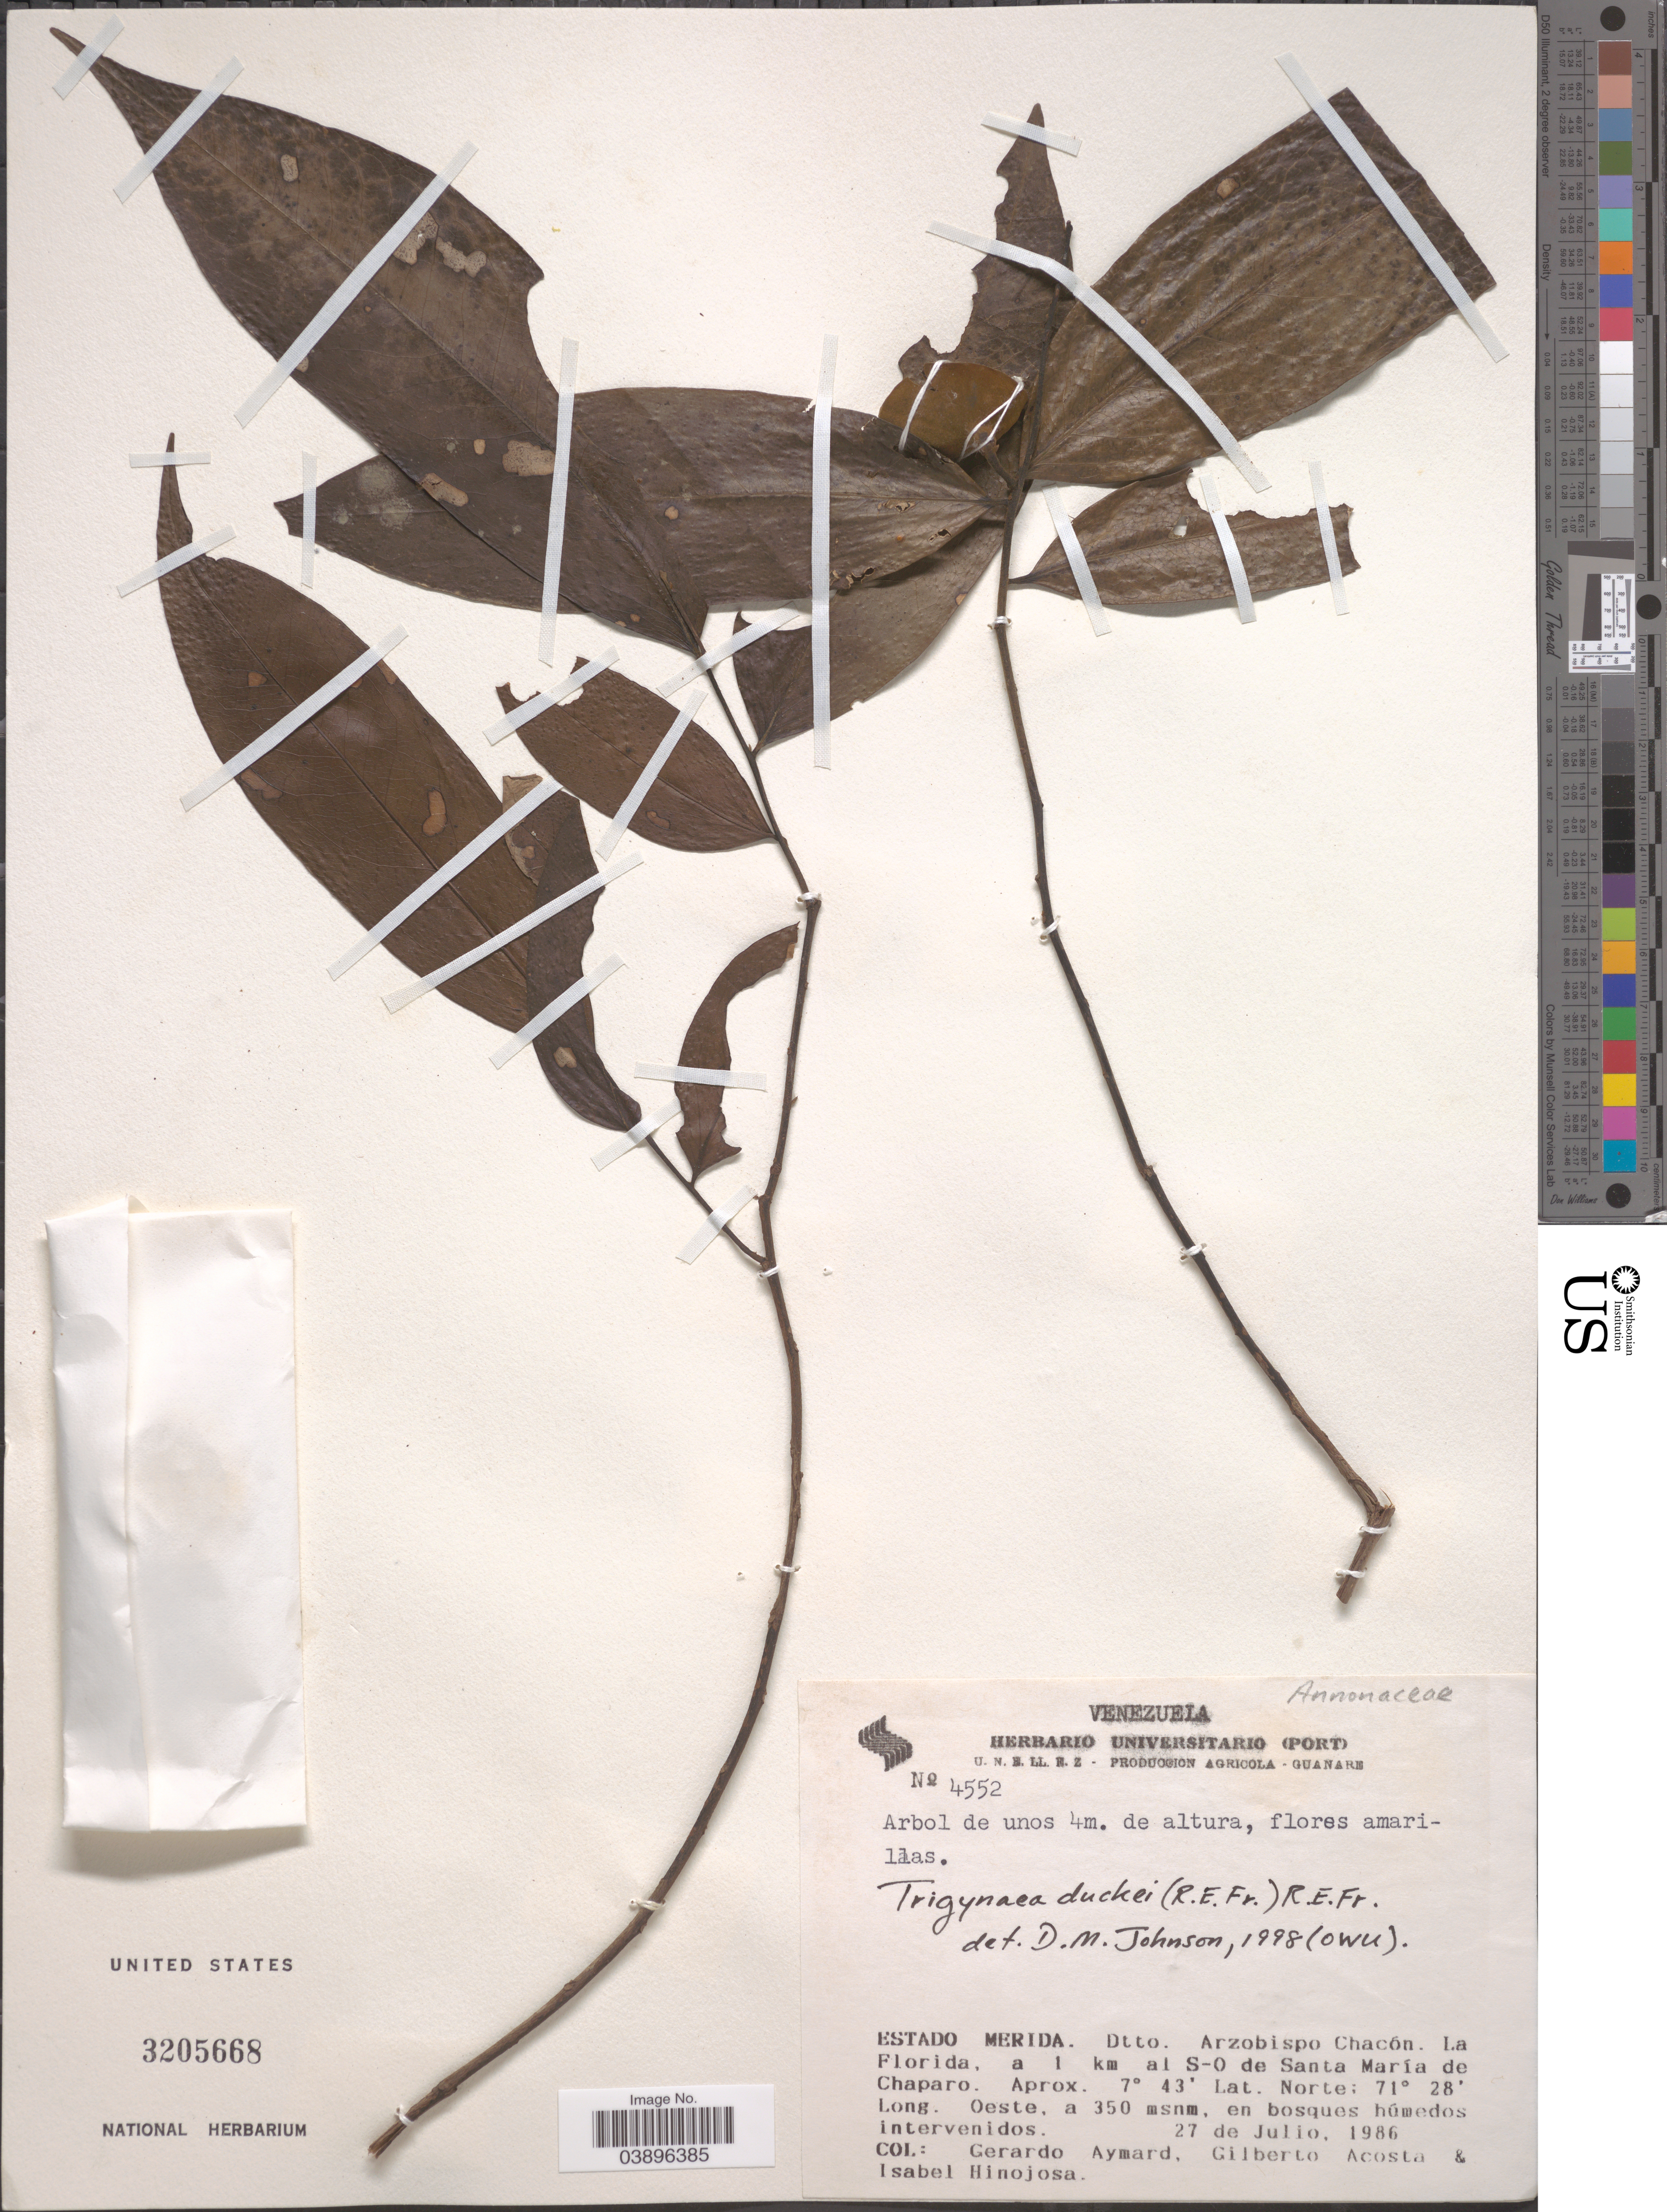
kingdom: Plantae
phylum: Tracheophyta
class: Magnoliopsida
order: Magnoliales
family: Annonaceae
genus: Trigynaea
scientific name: Trigynaea duckei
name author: (R.E. Fr.) R.E. Fr.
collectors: G. A. Aymard, G. Acosta & I. Hinojosa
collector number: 4552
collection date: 1986-07-27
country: Venezuela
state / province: Merida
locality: Dtto. Arzobispo Chacón. La Florida, a 1 km al S-O de Santa María de Chaparo.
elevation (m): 350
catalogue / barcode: US 3205668